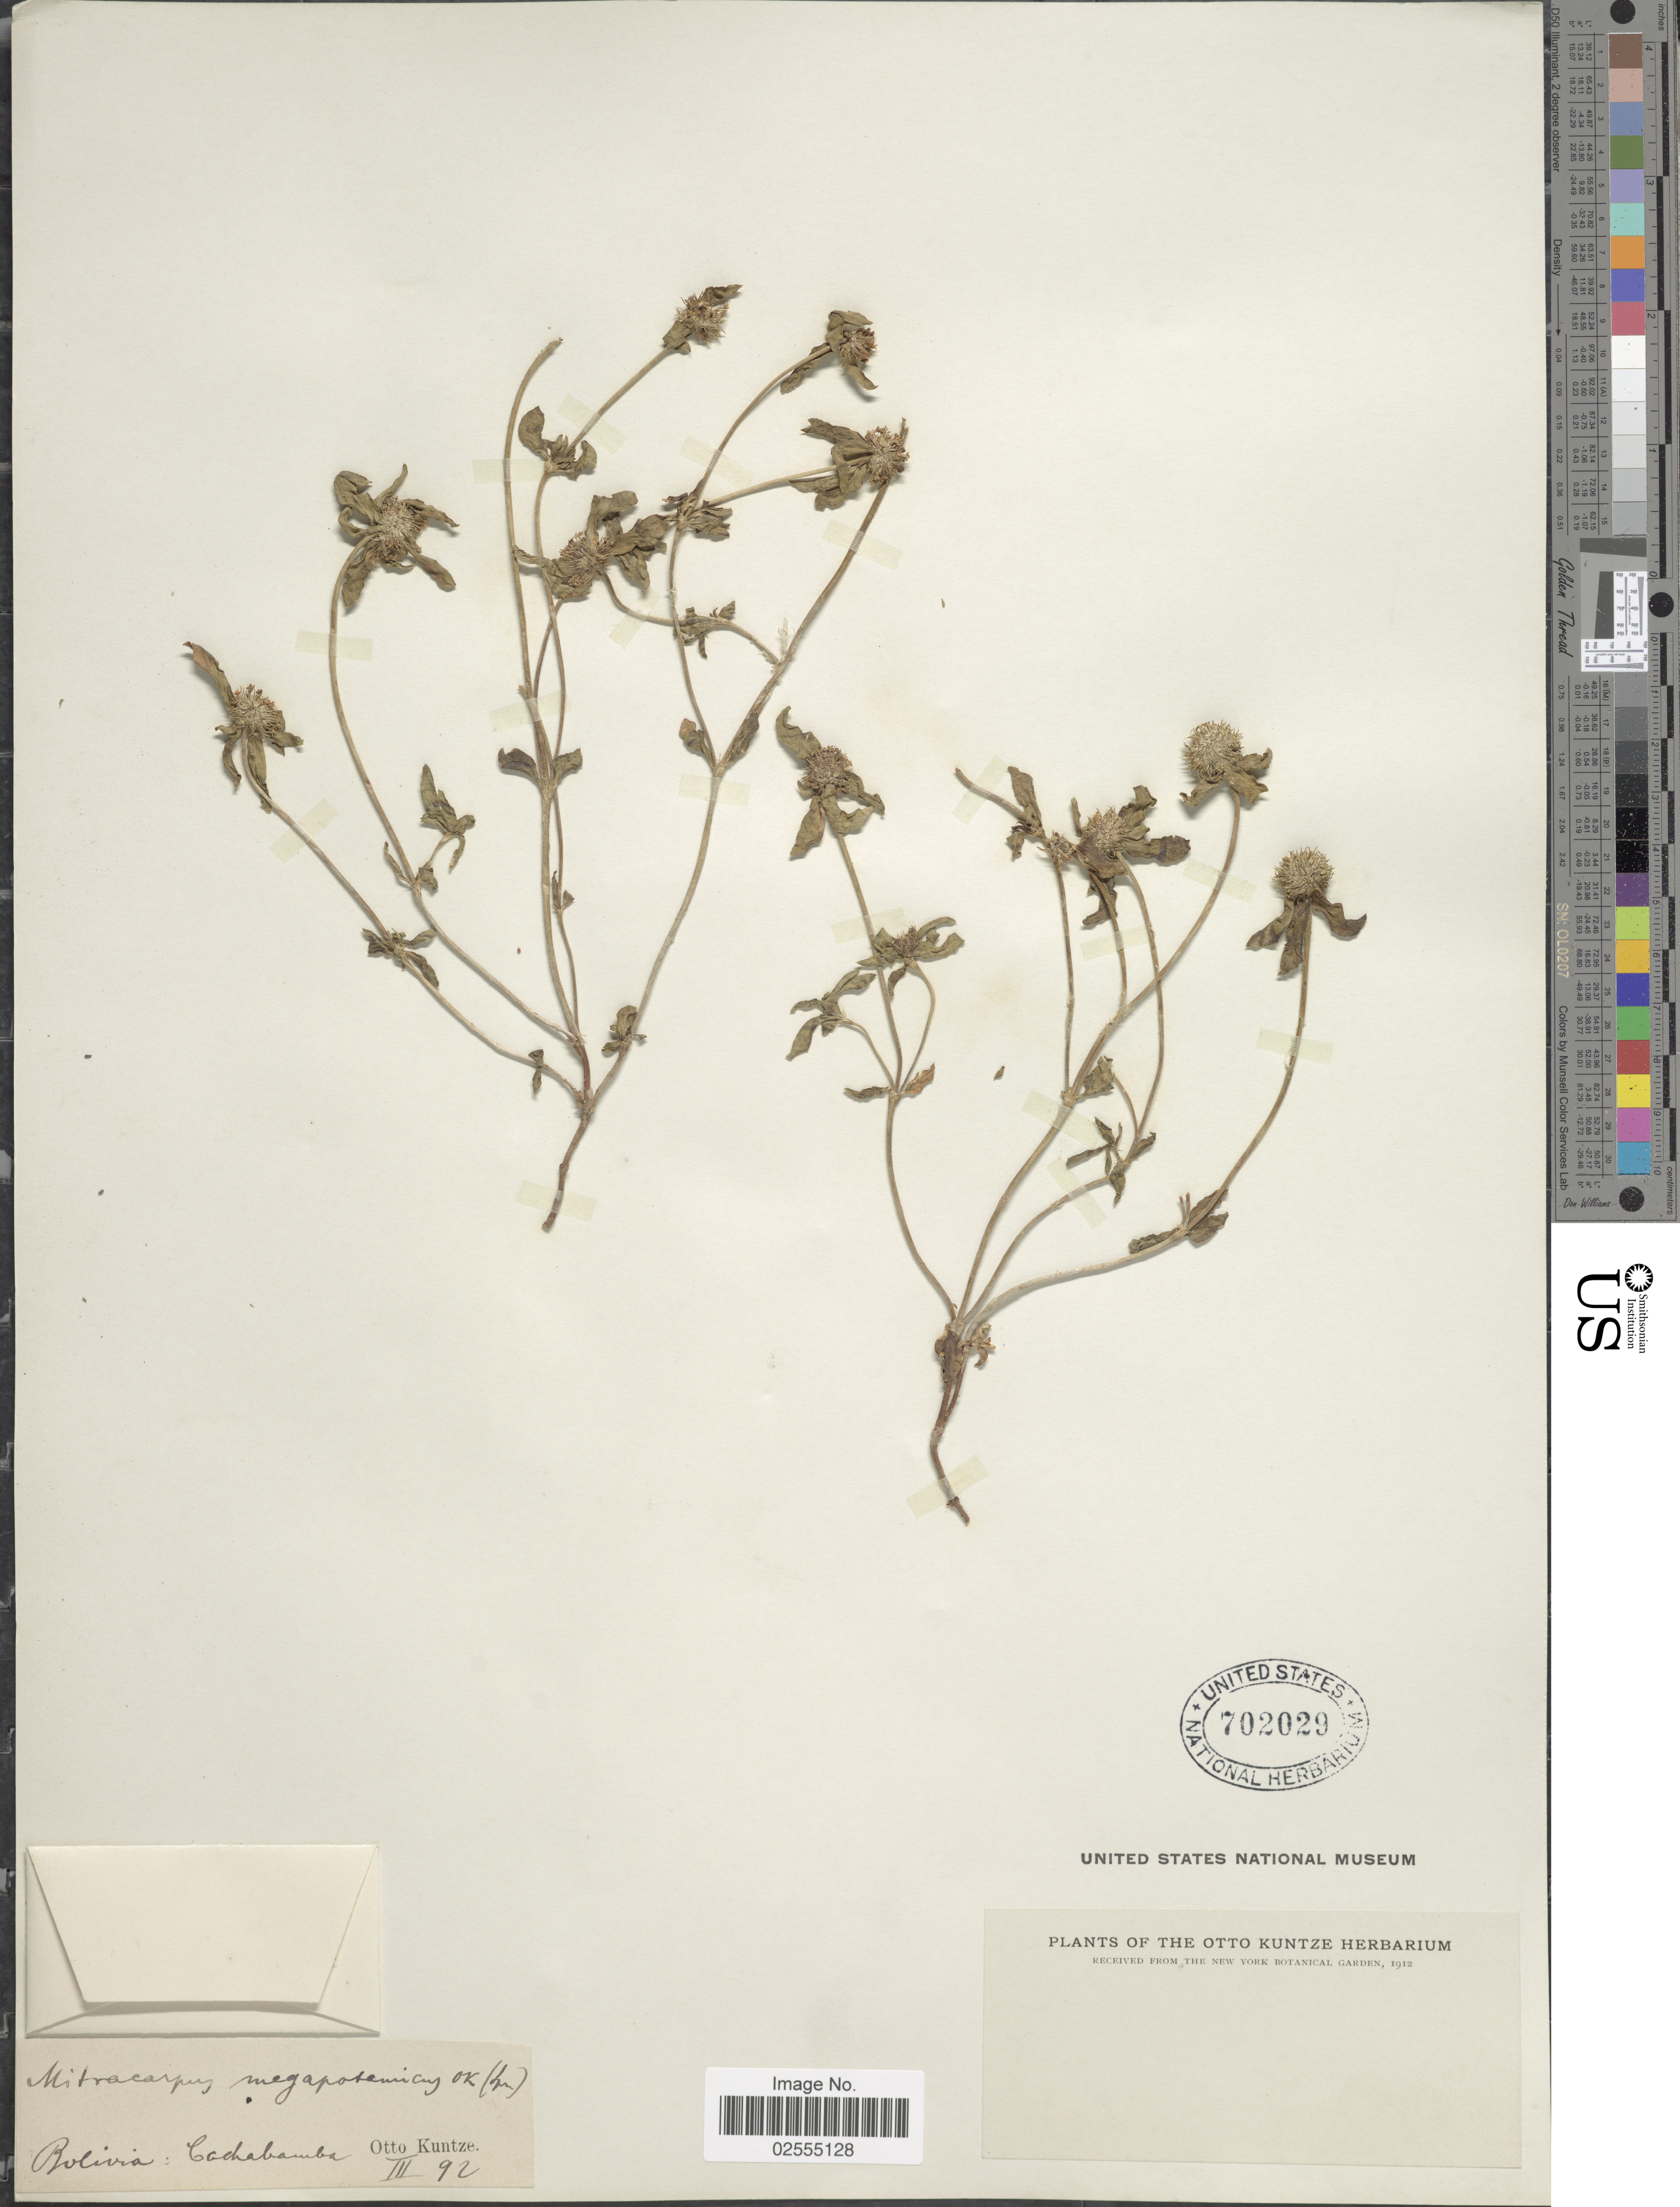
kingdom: Plantae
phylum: Tracheophyta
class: Magnoliopsida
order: Gentianales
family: Rubiaceae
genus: Mitracarpus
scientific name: Mitracarpus hirtus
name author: (L.) DC.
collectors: C.E.O. Kuntze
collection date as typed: Transcribed d/m/y: /3/92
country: Bolivia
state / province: Cochabamba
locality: Bolivia: Cochabamba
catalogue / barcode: US 702029